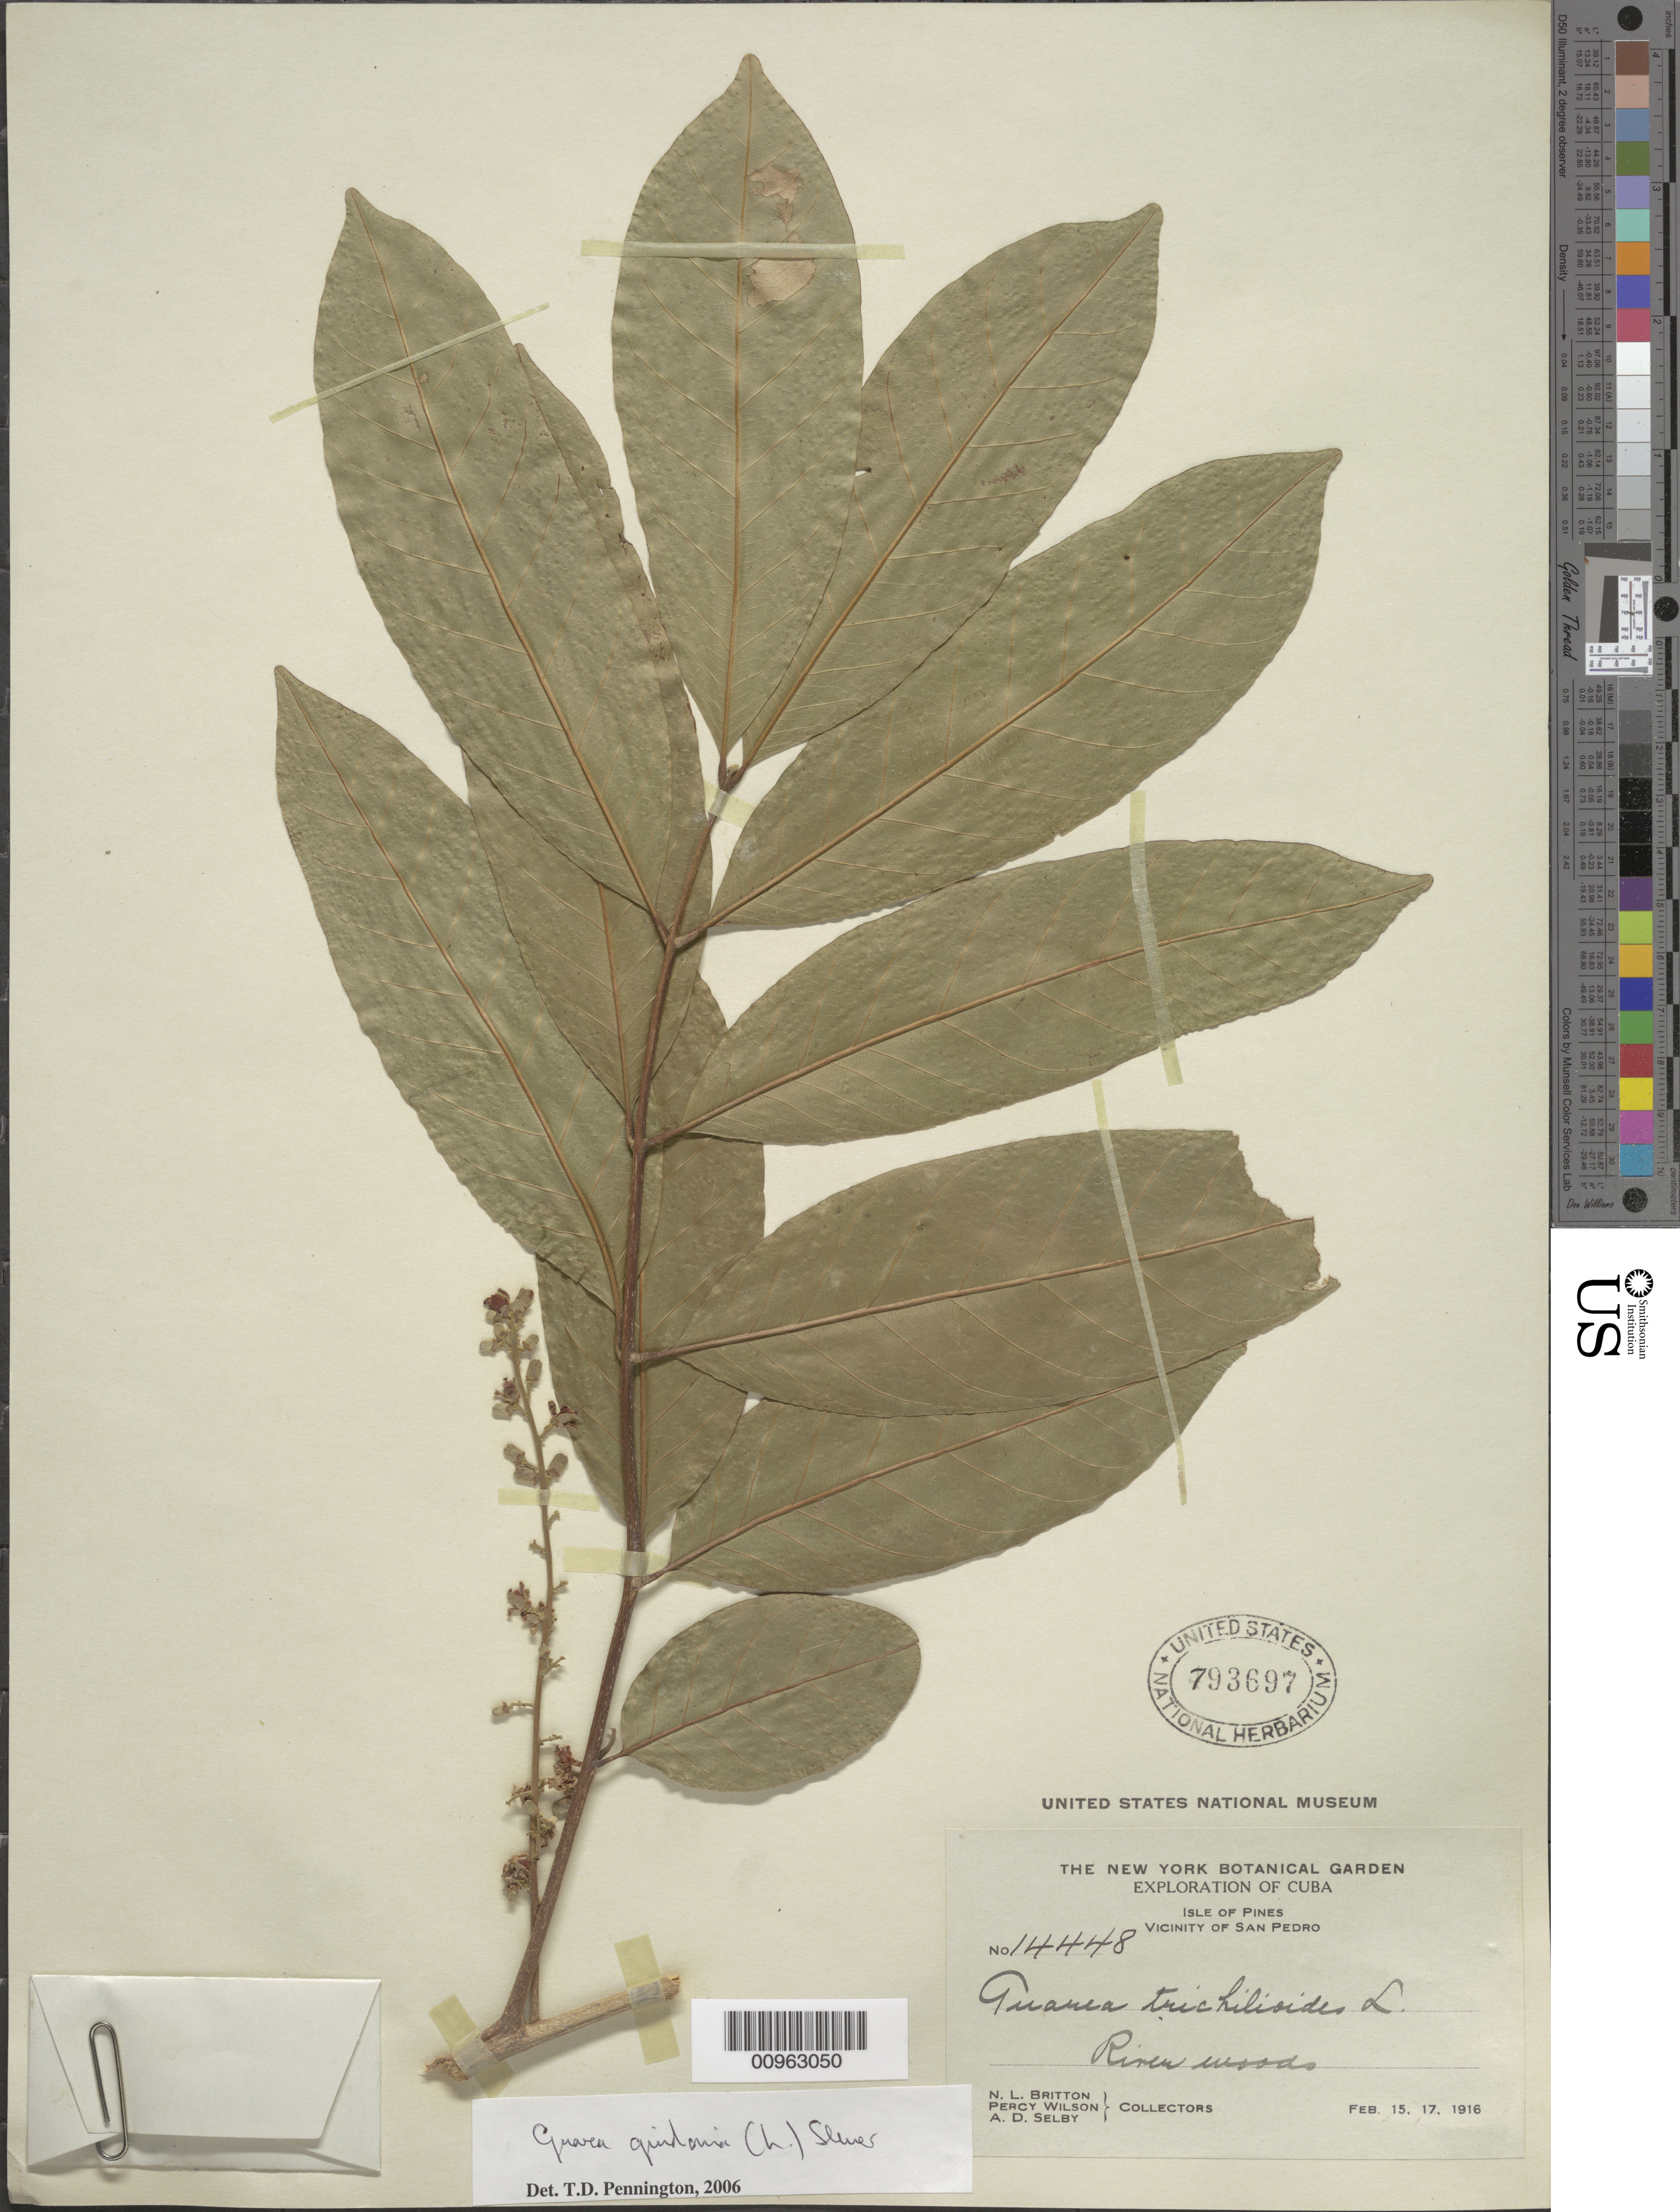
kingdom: Plantae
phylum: Tracheophyta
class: Magnoliopsida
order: Sapindales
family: Meliaceae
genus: Guarea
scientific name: Guarea guidonia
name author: (L.) Sleumer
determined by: Pennington, T. D., (K)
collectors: N. Britton, P. Wilson & A. Selby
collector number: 14448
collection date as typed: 15 Feb 1916 to 17 Feb 1916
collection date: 1916-02-15/1916-02-17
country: Cuba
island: Isla de la Juventud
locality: Vicinity of San Pedro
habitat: River woods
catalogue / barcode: US 793697